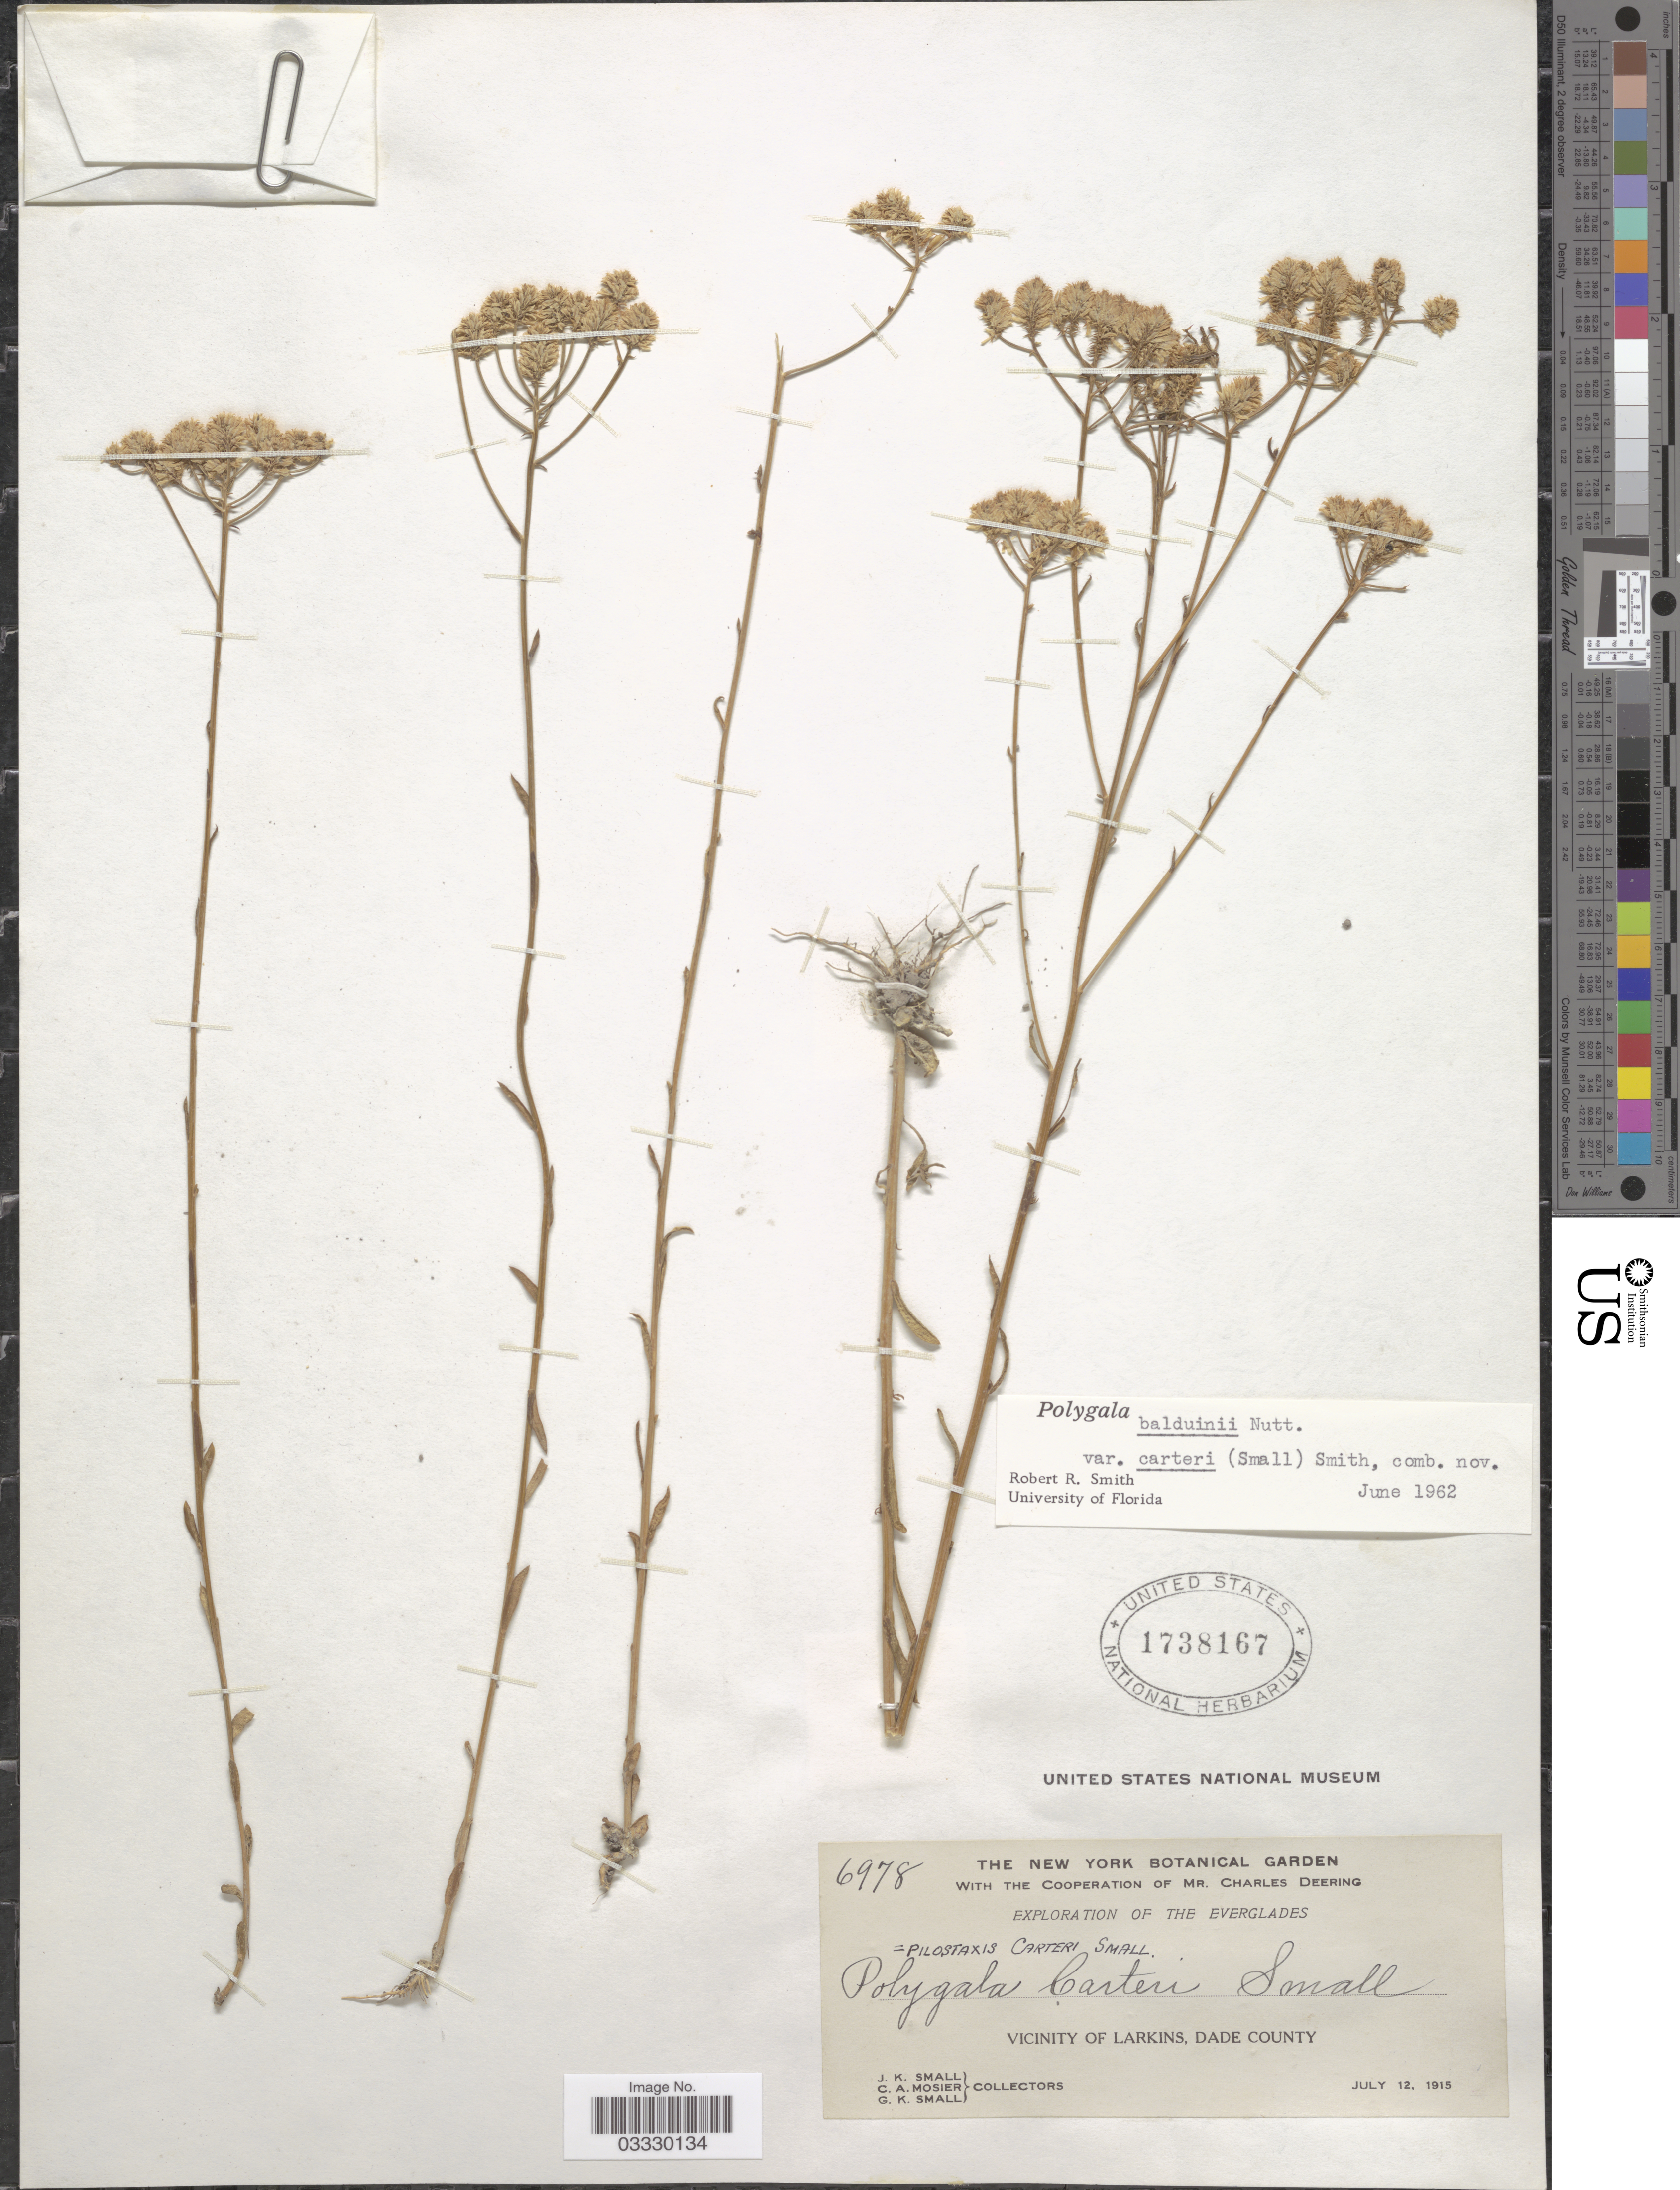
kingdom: Plantae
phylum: Tracheophyta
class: Magnoliopsida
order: Fabales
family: Polygalaceae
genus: Polygala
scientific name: Polygala balduinii var. carteri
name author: (Small) R.R. Sm. & D.B. Ward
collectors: J. K. Small, C. A. Mosier & G. K. Small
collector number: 6978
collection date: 1915-07-12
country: United States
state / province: Florida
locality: The Everglades. Vicinity of Larkins, Dade County.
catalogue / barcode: US 1738167